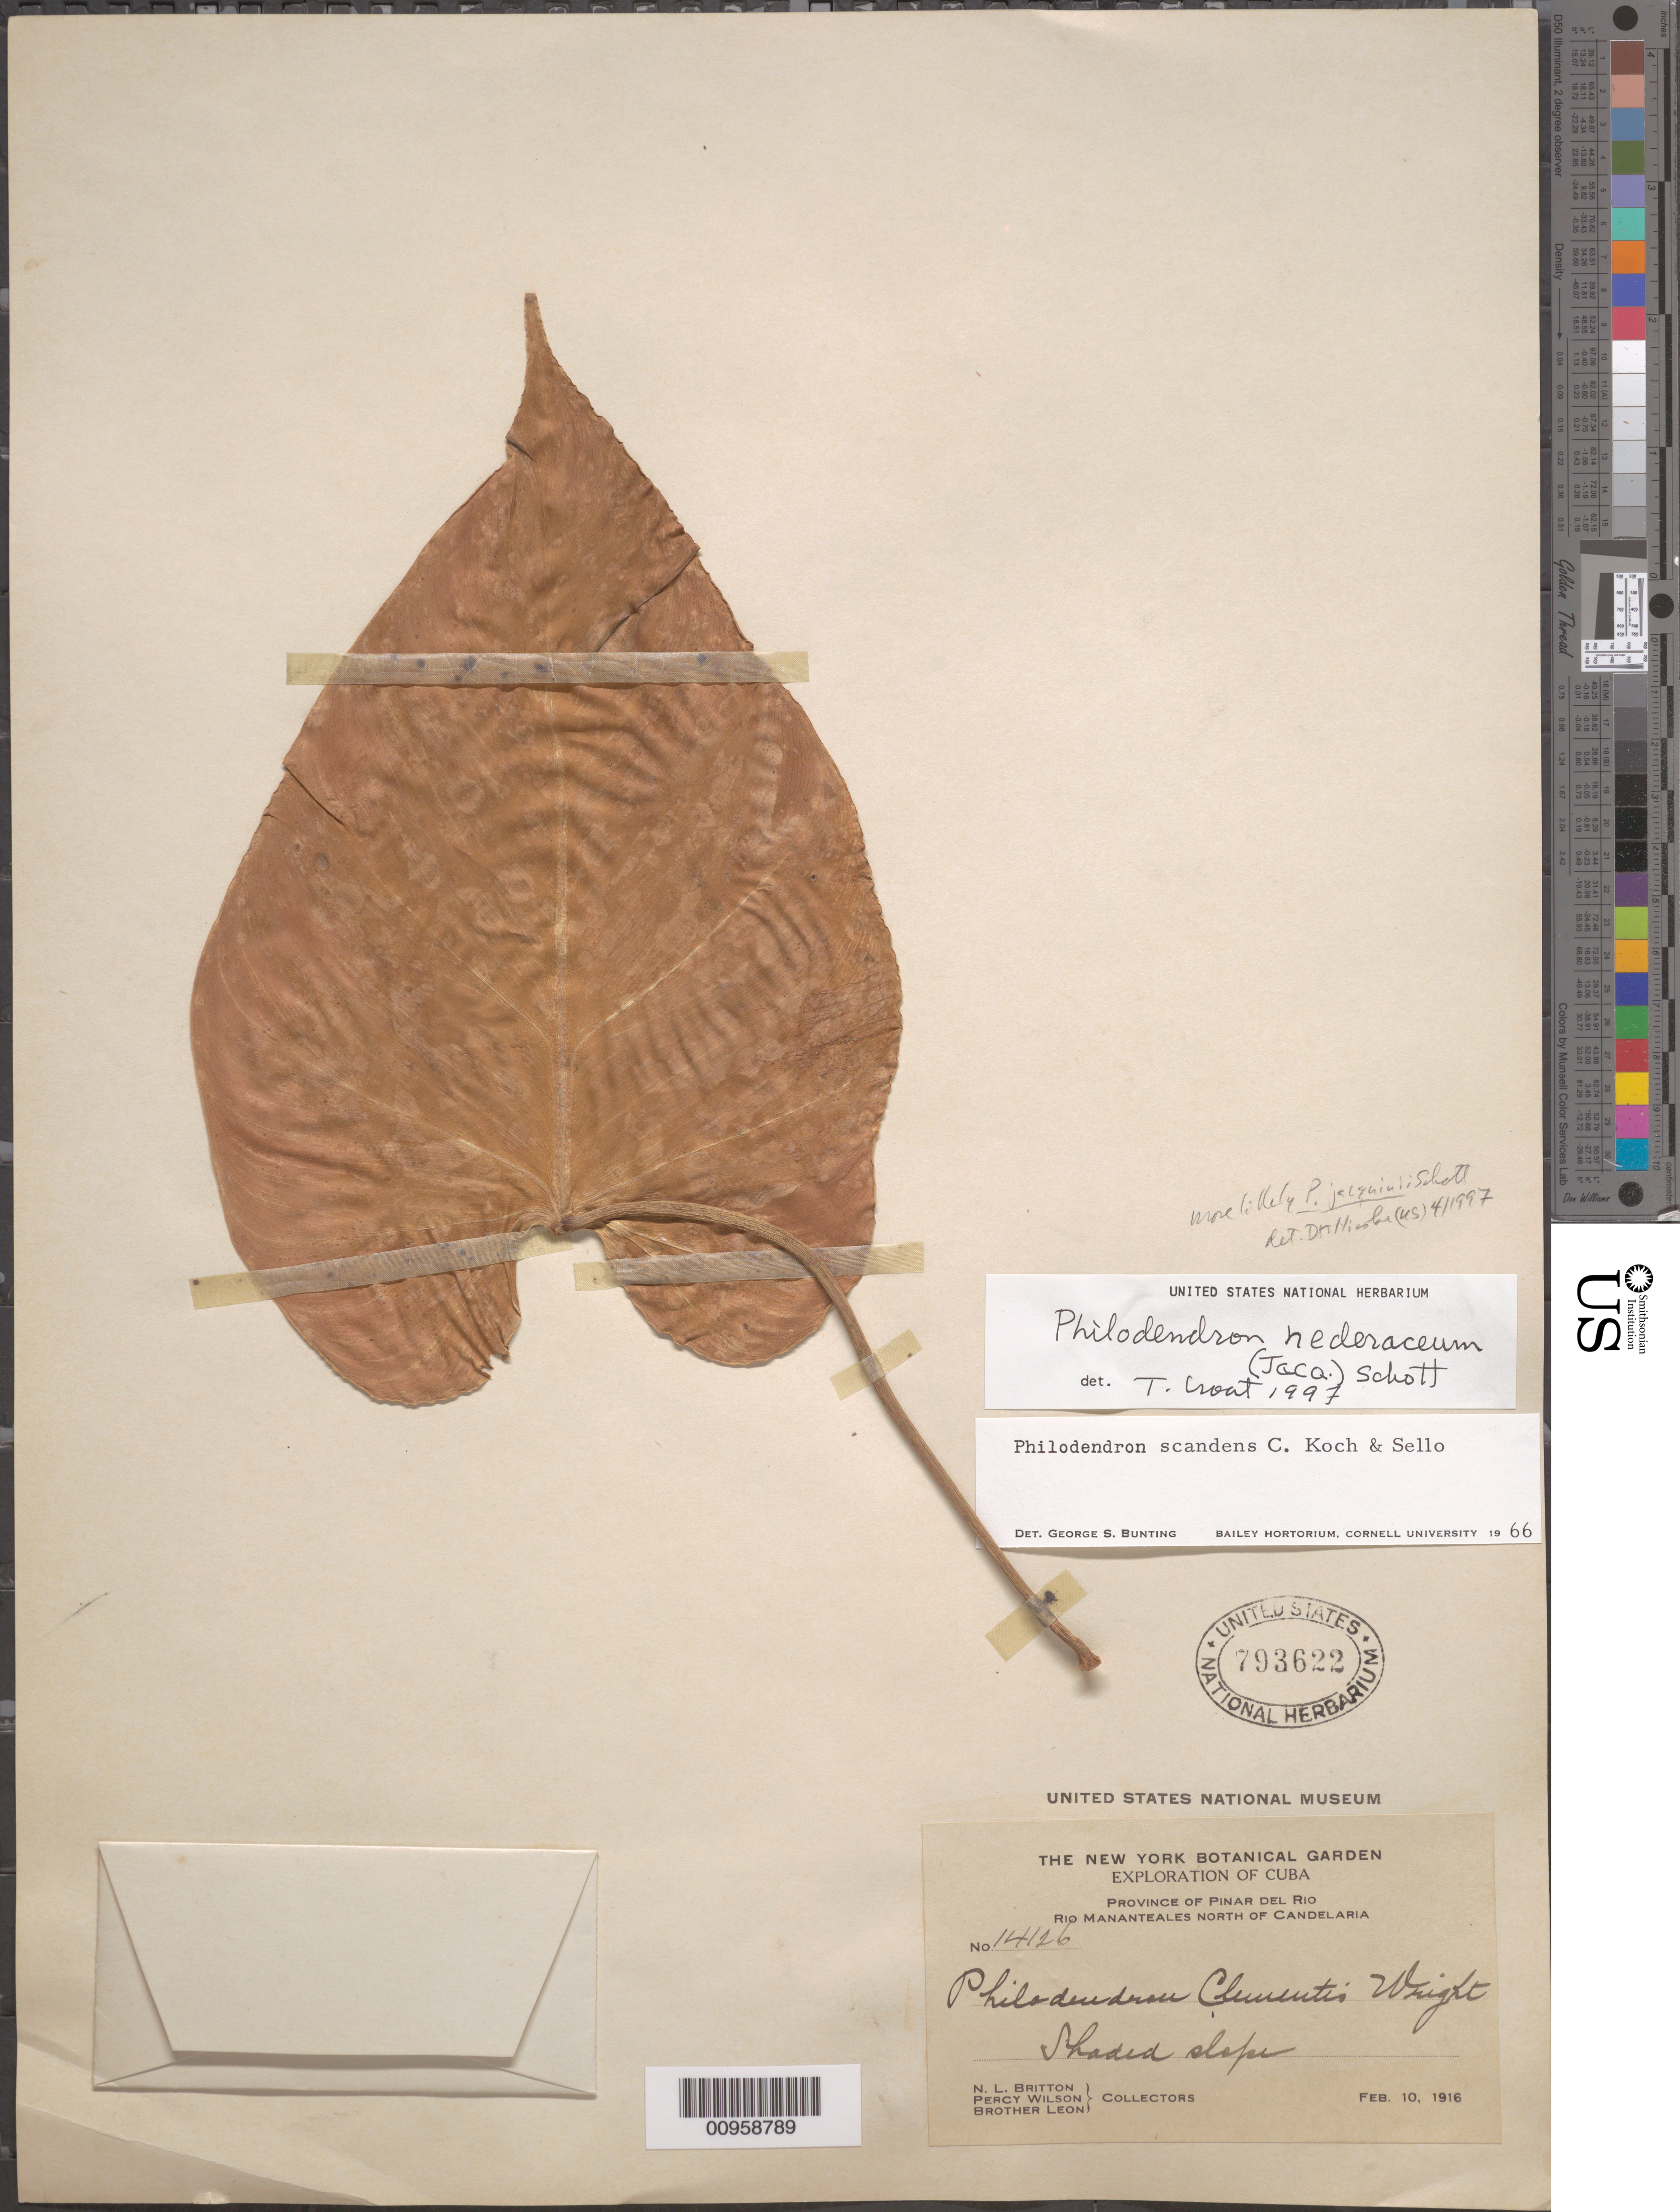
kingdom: Plantae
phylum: Tracheophyta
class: Liliopsida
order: Alismatales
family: Araceae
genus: Philodendron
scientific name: Philodendron hederaceum var. hederaceum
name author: (Jacq.) Schott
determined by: Croat, Thomas B., Missouri Botanical Garden (MO)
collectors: N. Britton, P. Wilson & Bro. León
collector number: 14126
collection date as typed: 10 Feb 1916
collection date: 1916-02-10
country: Cuba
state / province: Pinar del Rio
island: Cuba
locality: Rio Manantteales, north of Candelaria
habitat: Shaded slope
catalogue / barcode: US 793622